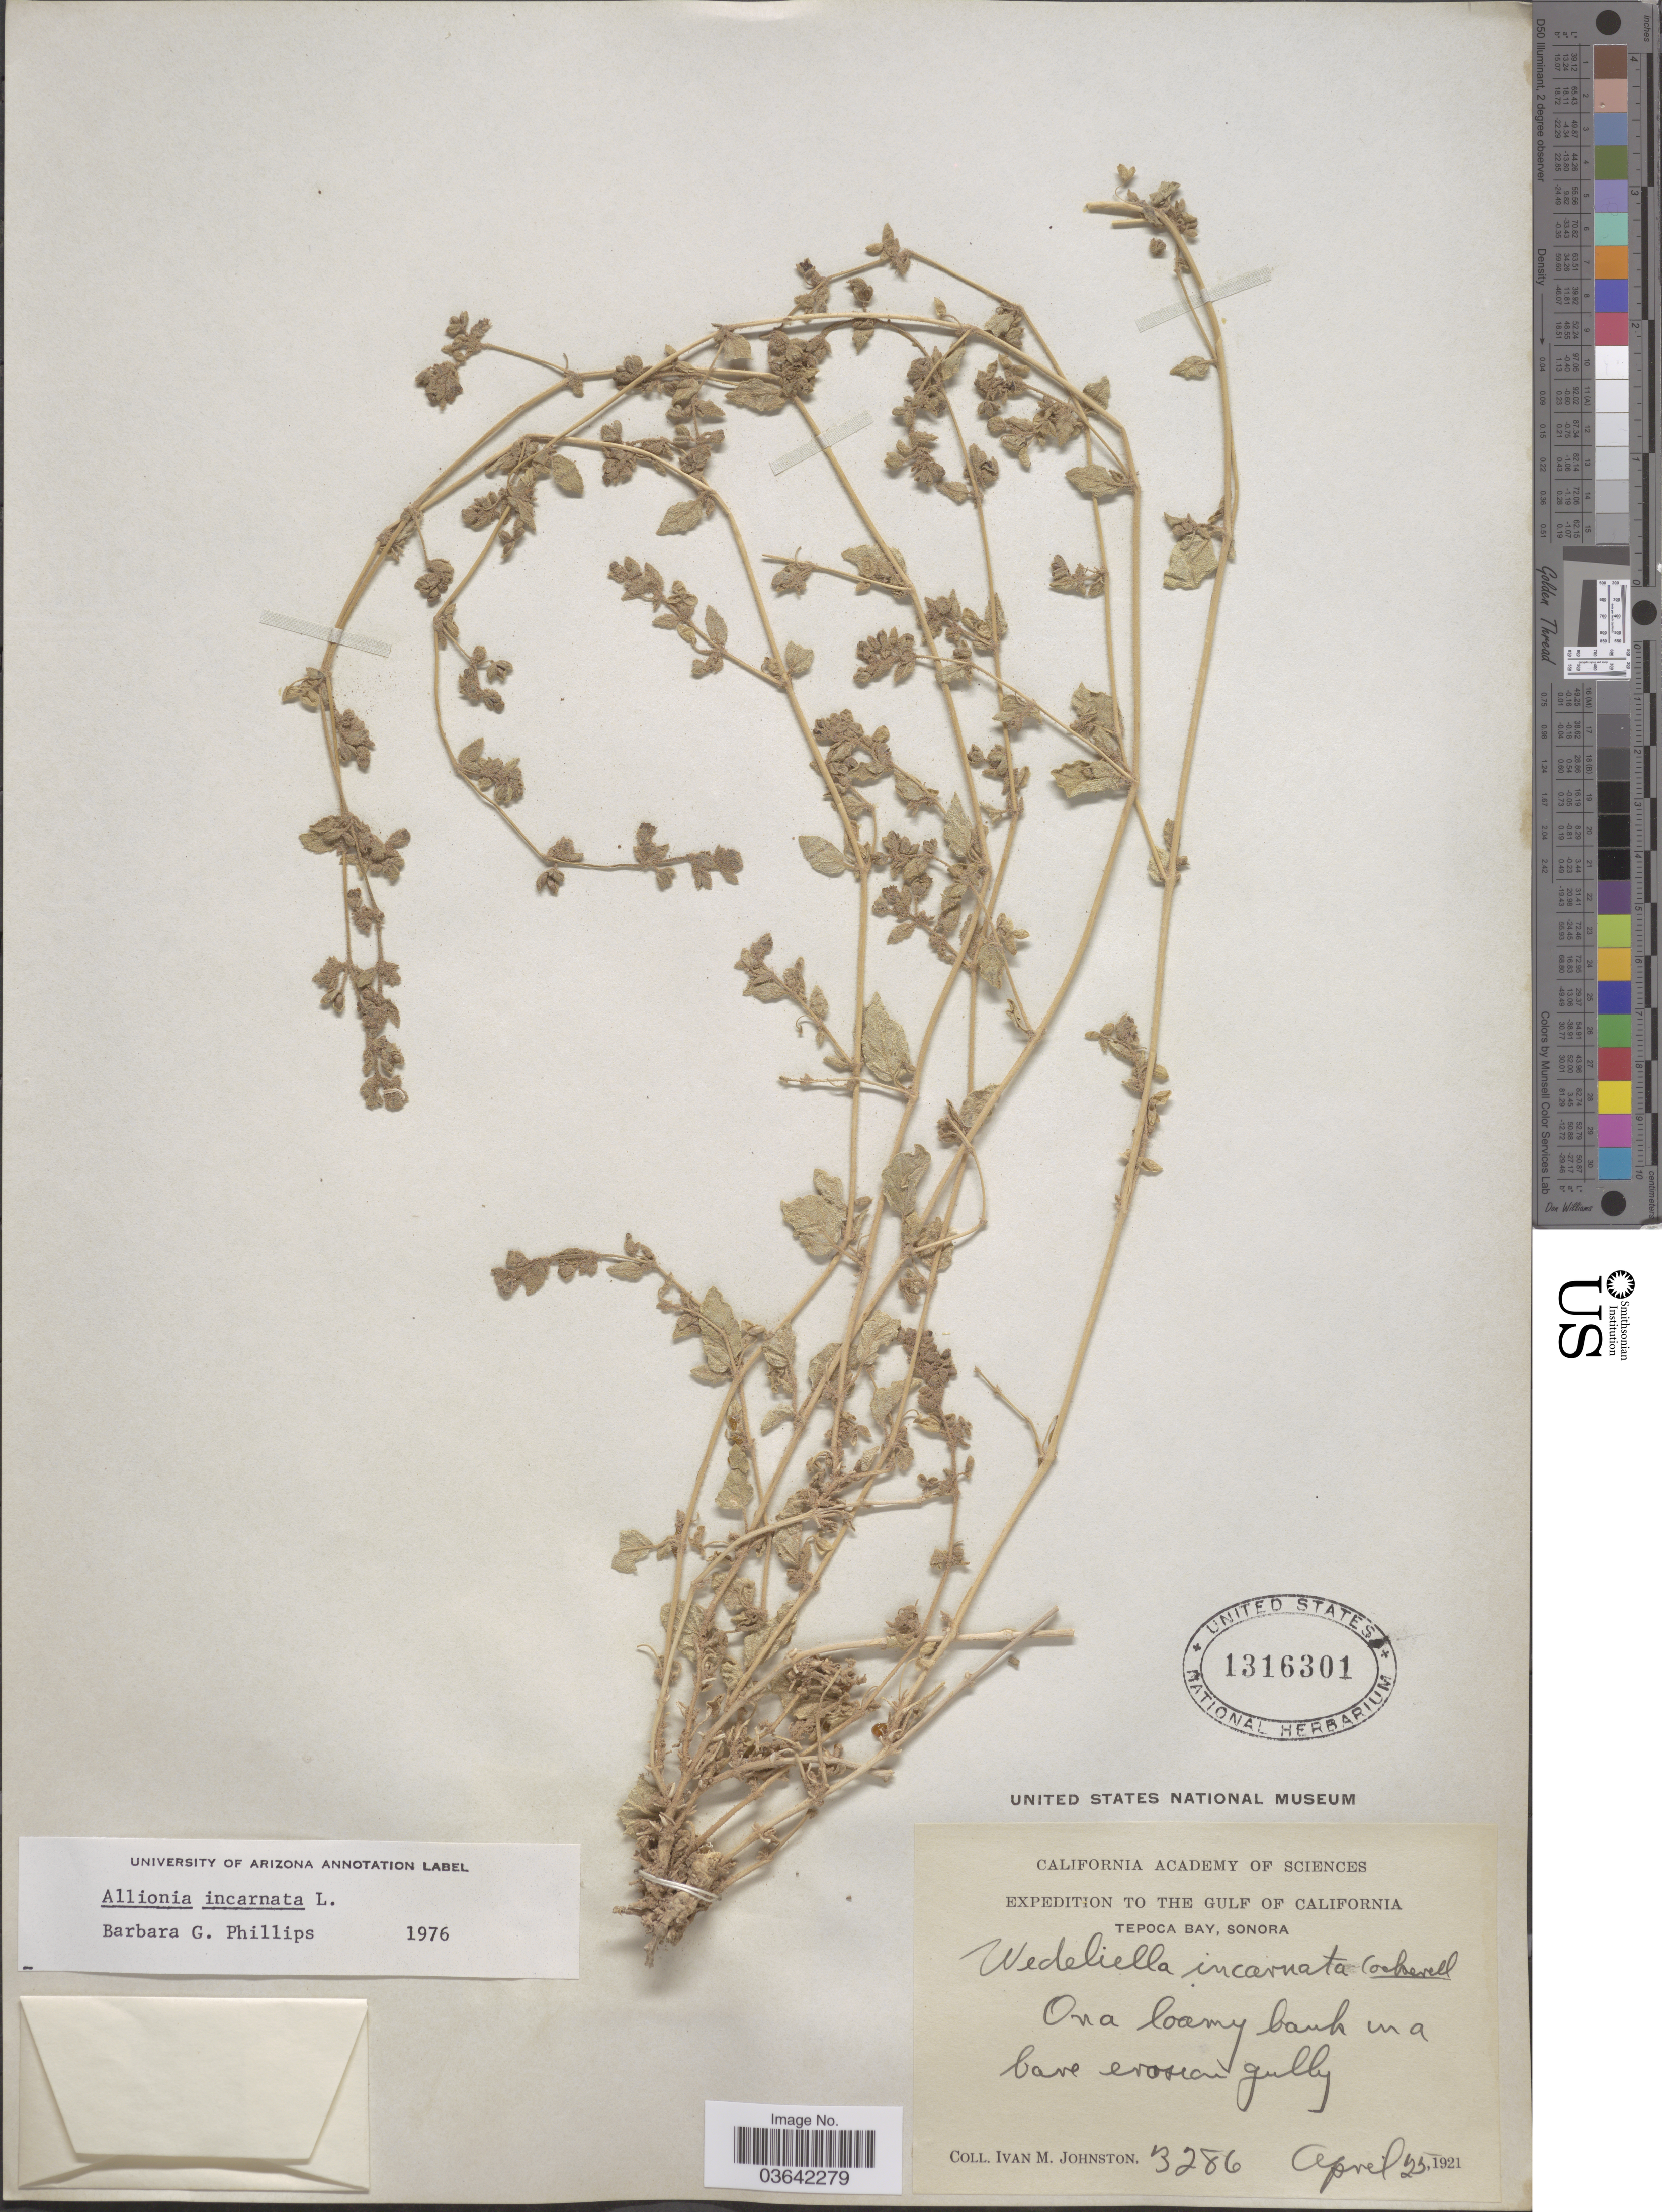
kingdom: Plantae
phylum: Tracheophyta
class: Magnoliopsida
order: Caryophyllales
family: Nyctaginaceae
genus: Allionia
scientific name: Allionia incarnata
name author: L.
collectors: I.M. Johnston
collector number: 3286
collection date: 1921-04-25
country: Mexico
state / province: Sonora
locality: The Gulf of California. Tepoca Bay.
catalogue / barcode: US 1316301